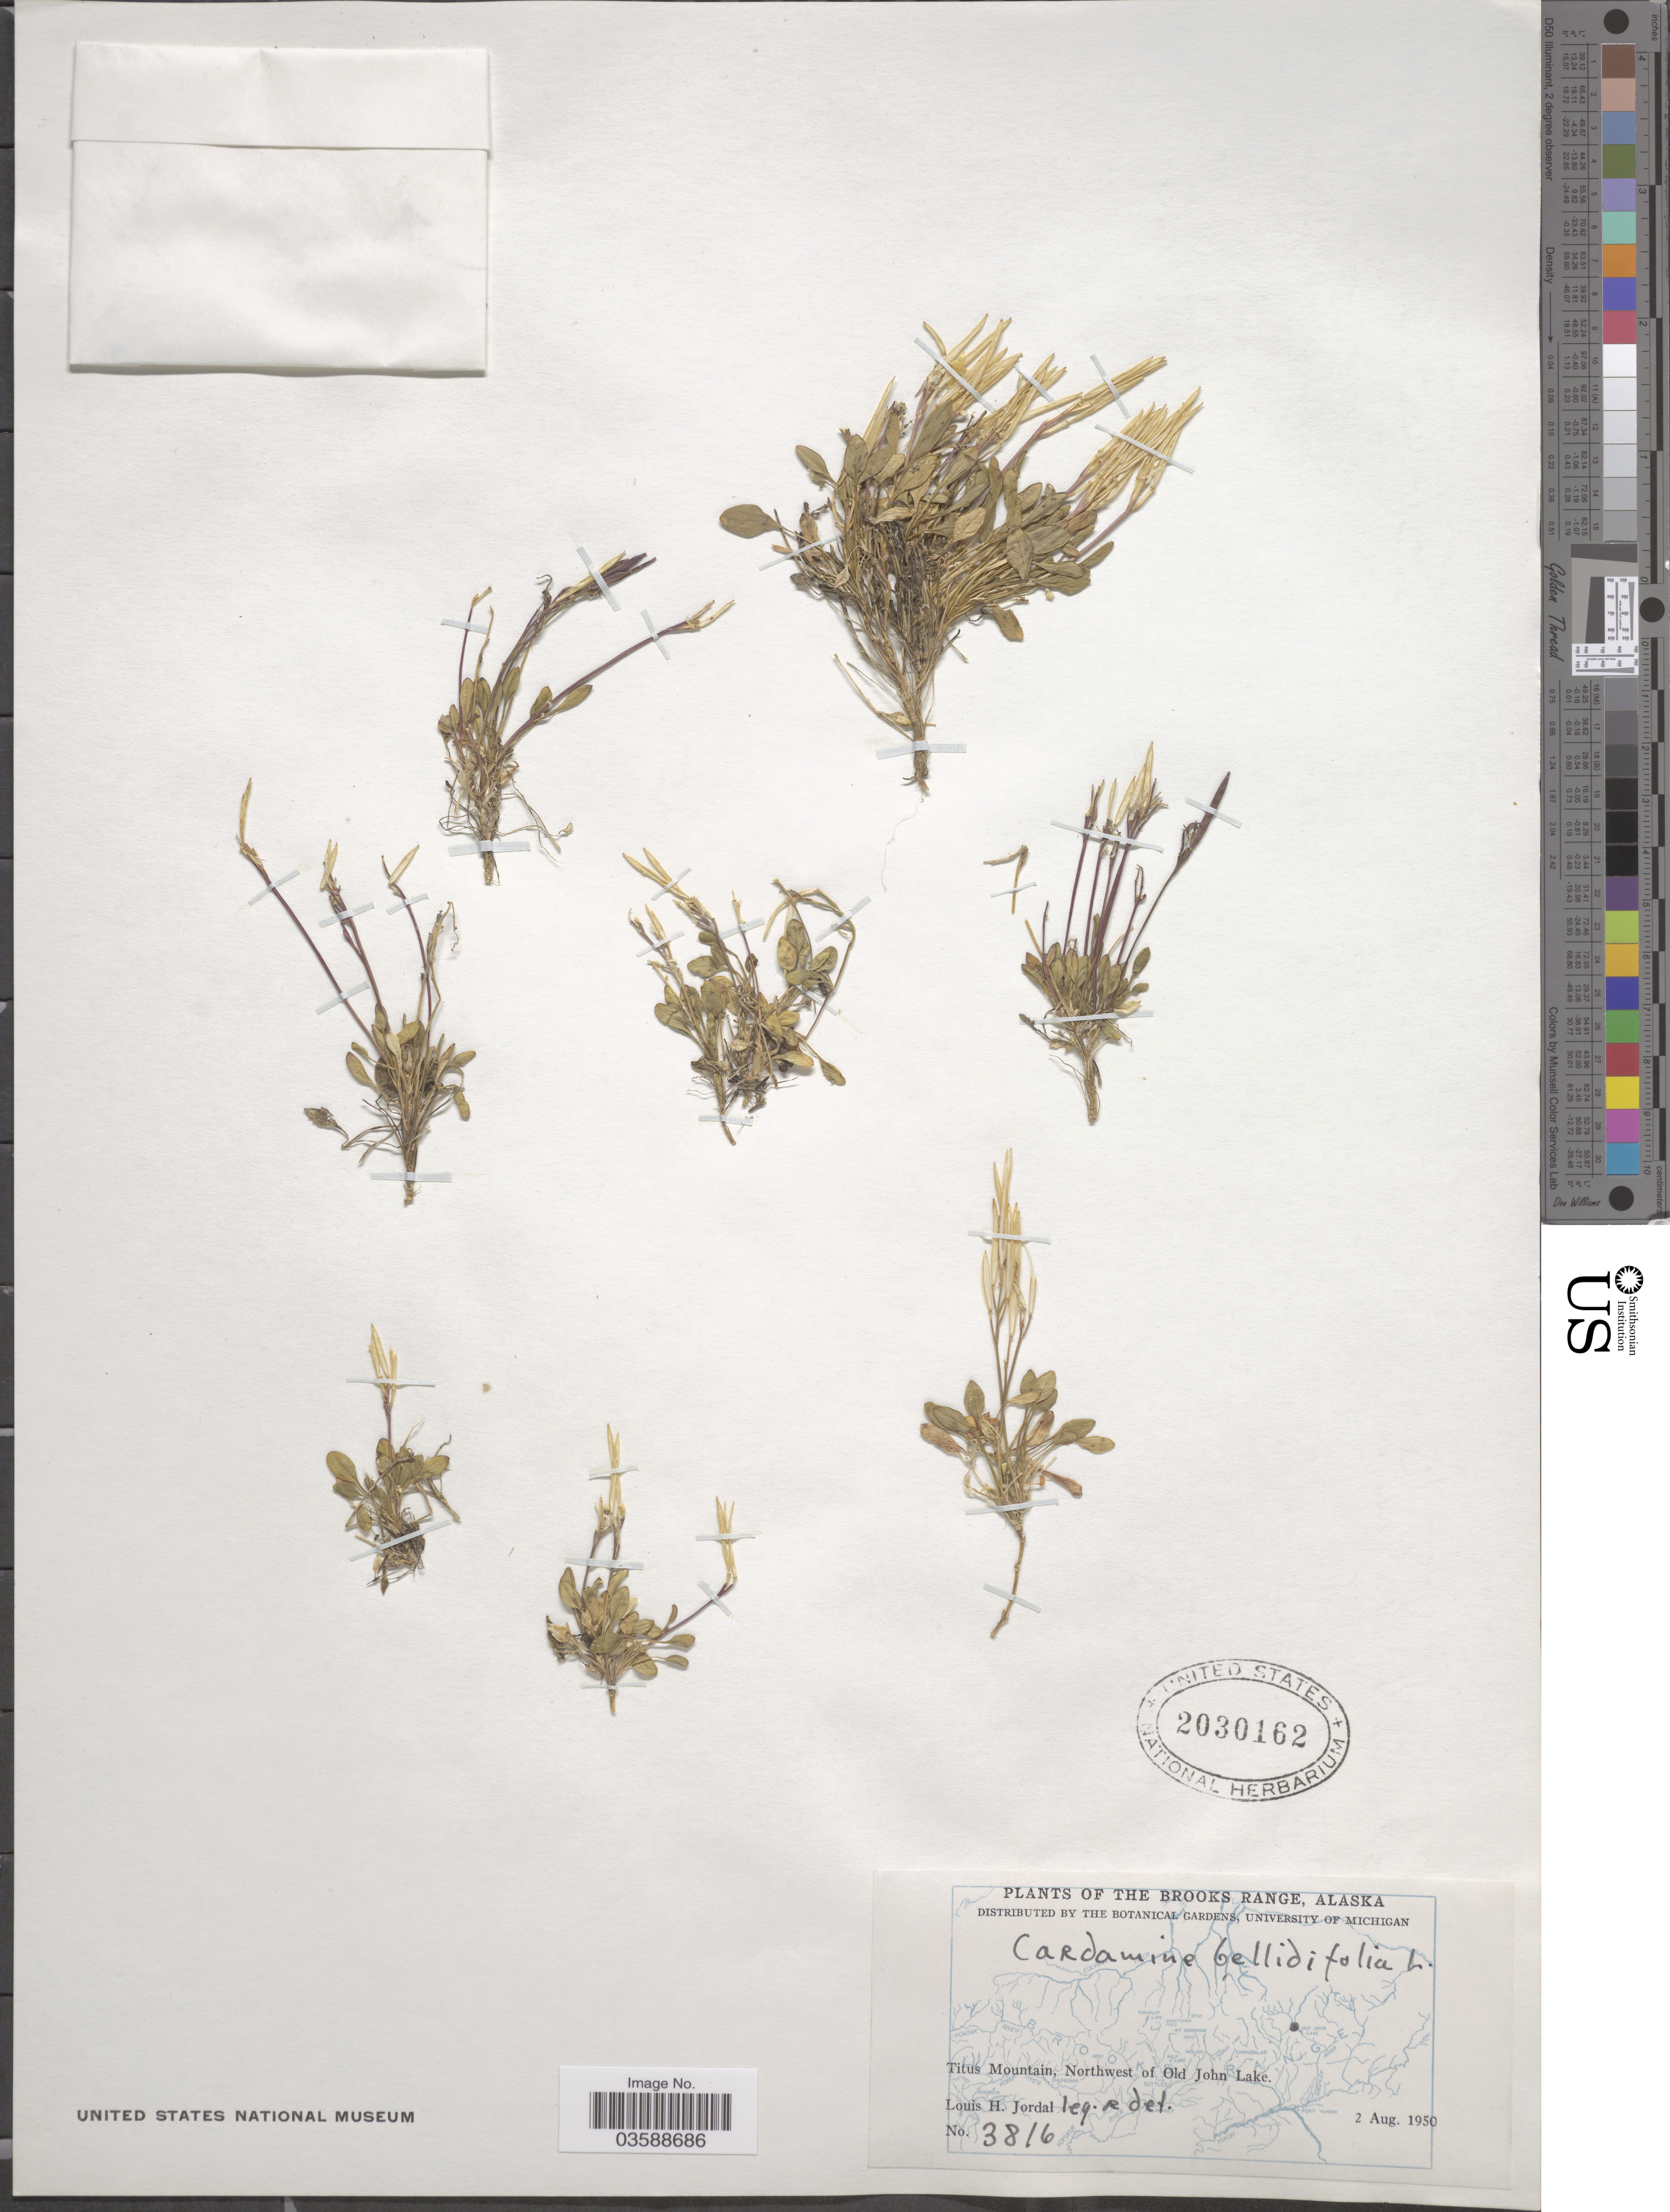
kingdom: Plantae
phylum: Tracheophyta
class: Magnoliopsida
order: Brassicales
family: Brassicaceae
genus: Cardamine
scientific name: Cardamine bellidifolia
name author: L.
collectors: L. Jordal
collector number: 3816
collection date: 1950-08-02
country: United States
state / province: Alaska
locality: The Brooks Range. Titus Mountain, Northwest of Old John Lake.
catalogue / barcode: US 2030162